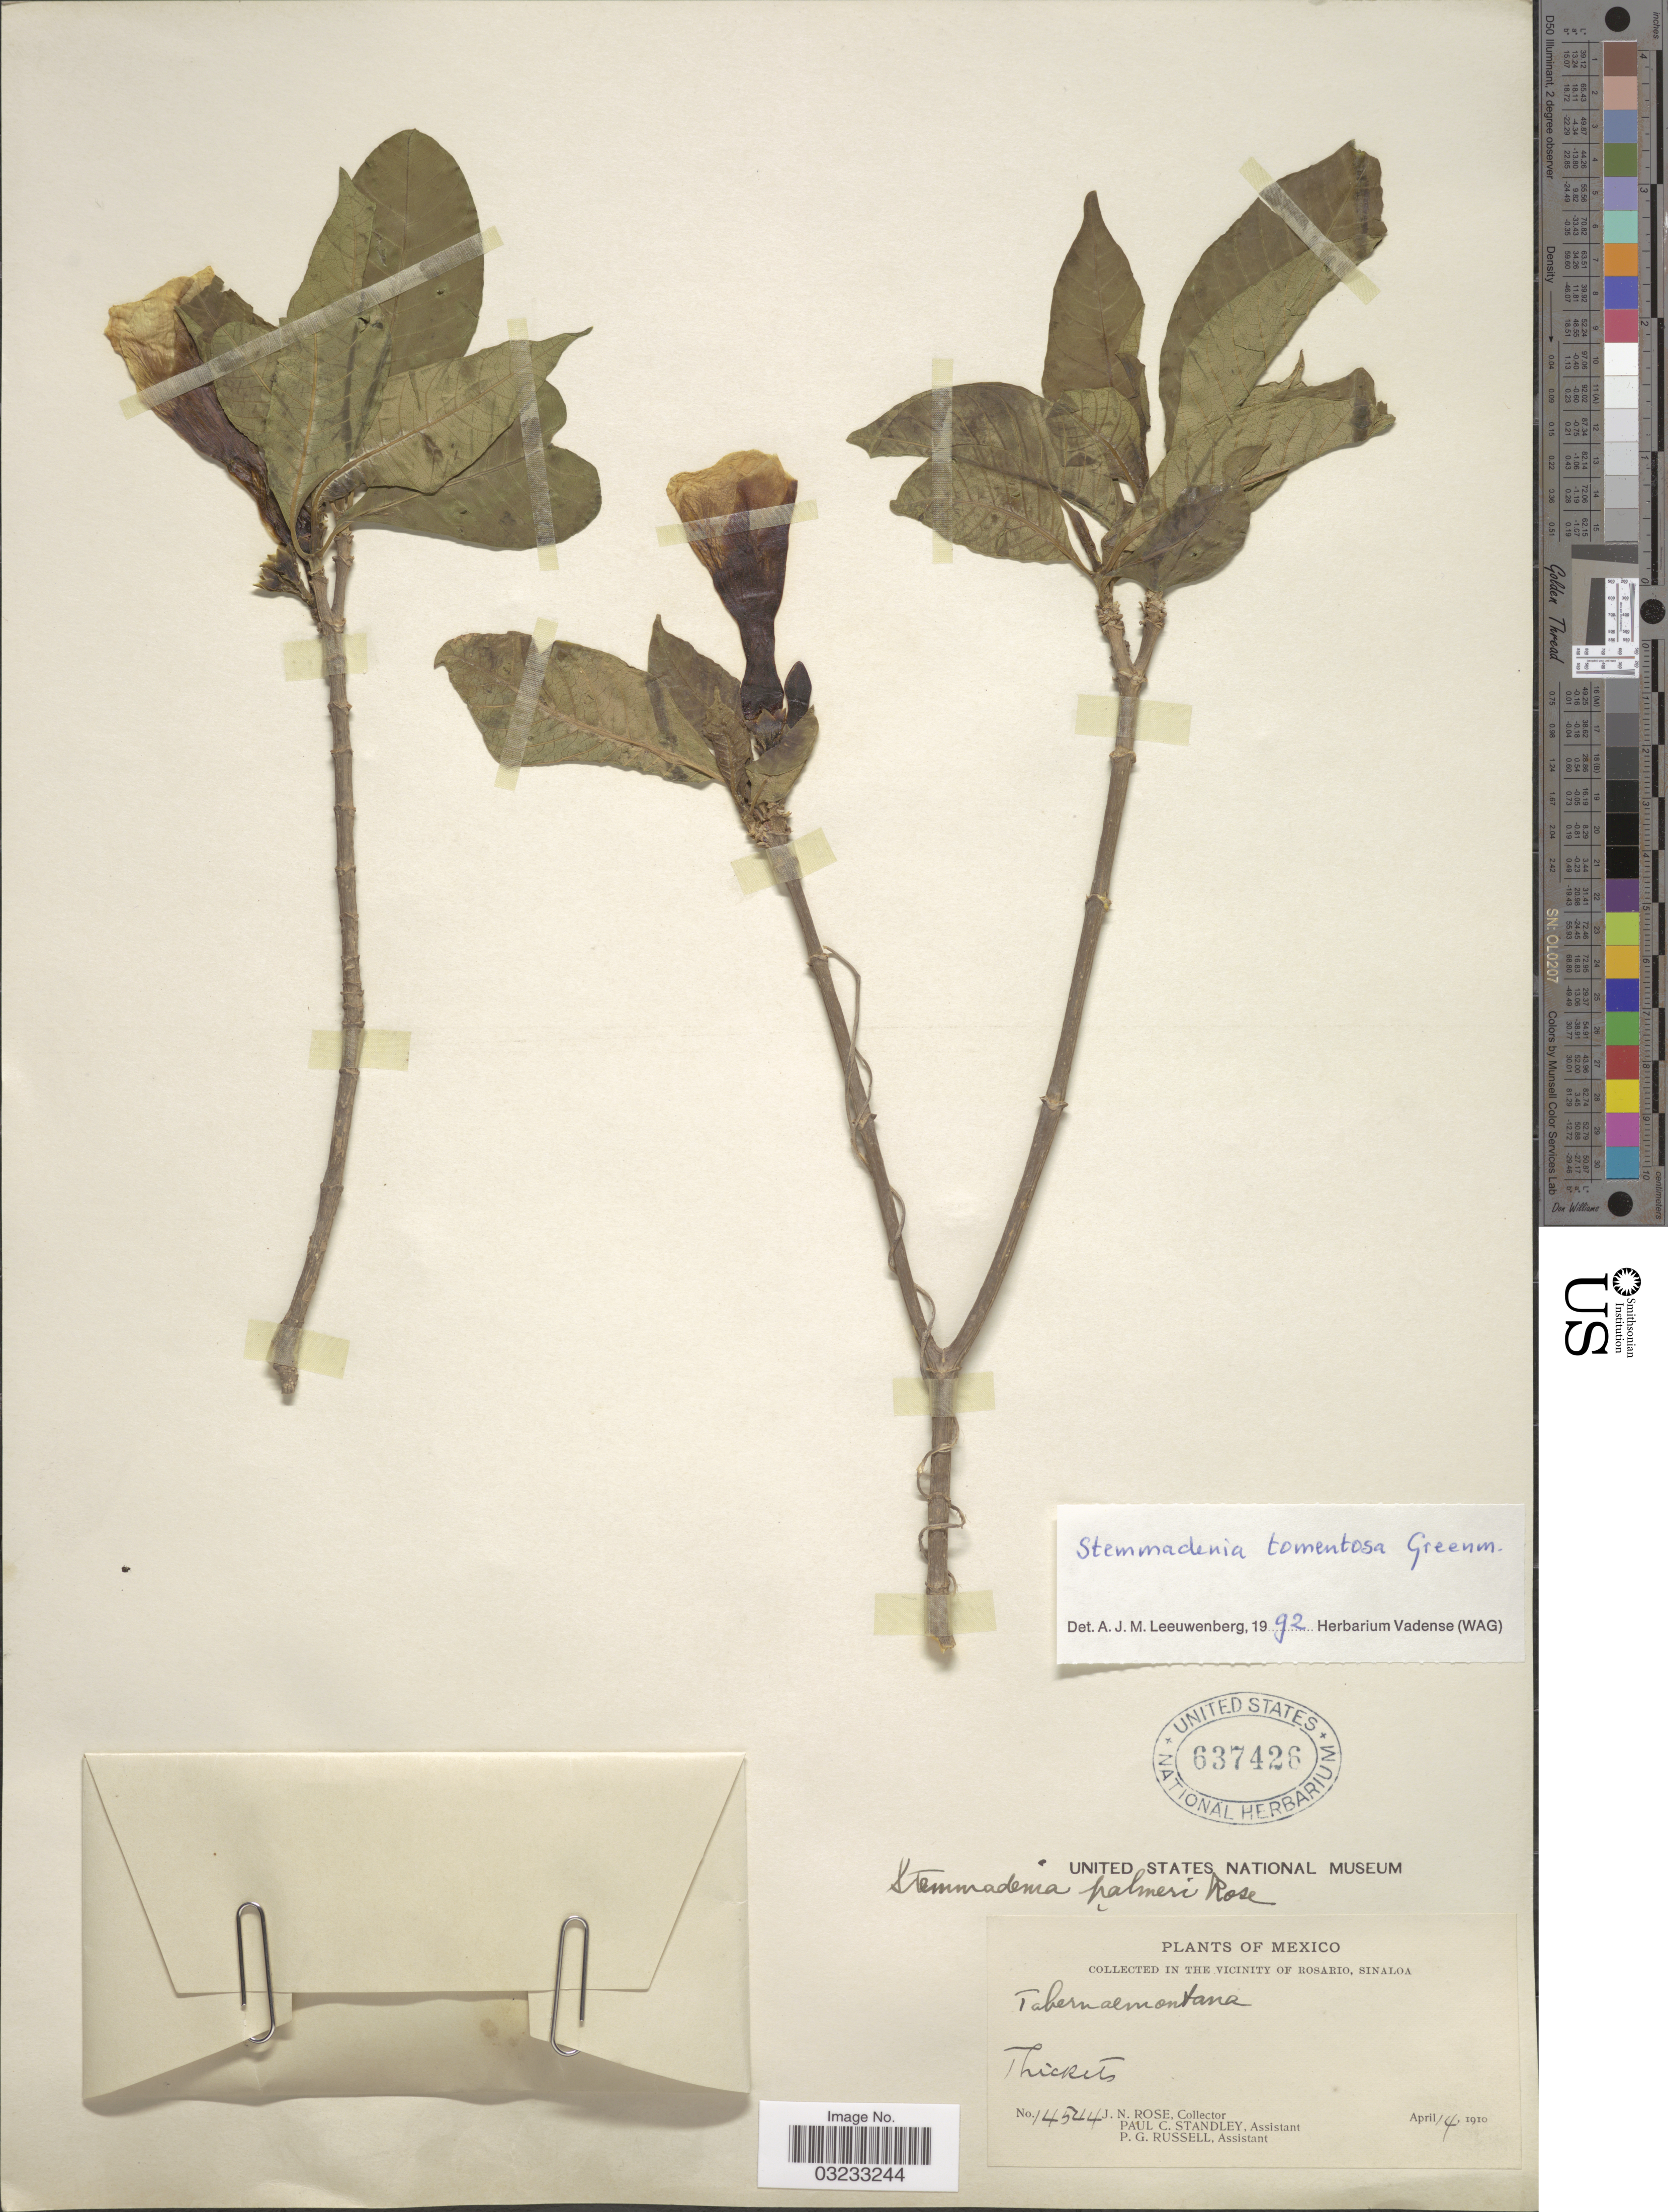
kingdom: Plantae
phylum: Tracheophyta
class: Magnoliopsida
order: Gentianales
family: Apocynaceae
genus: Stemmadenia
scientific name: Stemmadenia tomentosa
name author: Greenm.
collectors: J. N. Rose, P. C. Standley & P. G. Russell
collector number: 14544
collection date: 1910-04-14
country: Mexico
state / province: Sinaloa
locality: In the vicinity of Rosario.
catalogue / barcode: US 637426